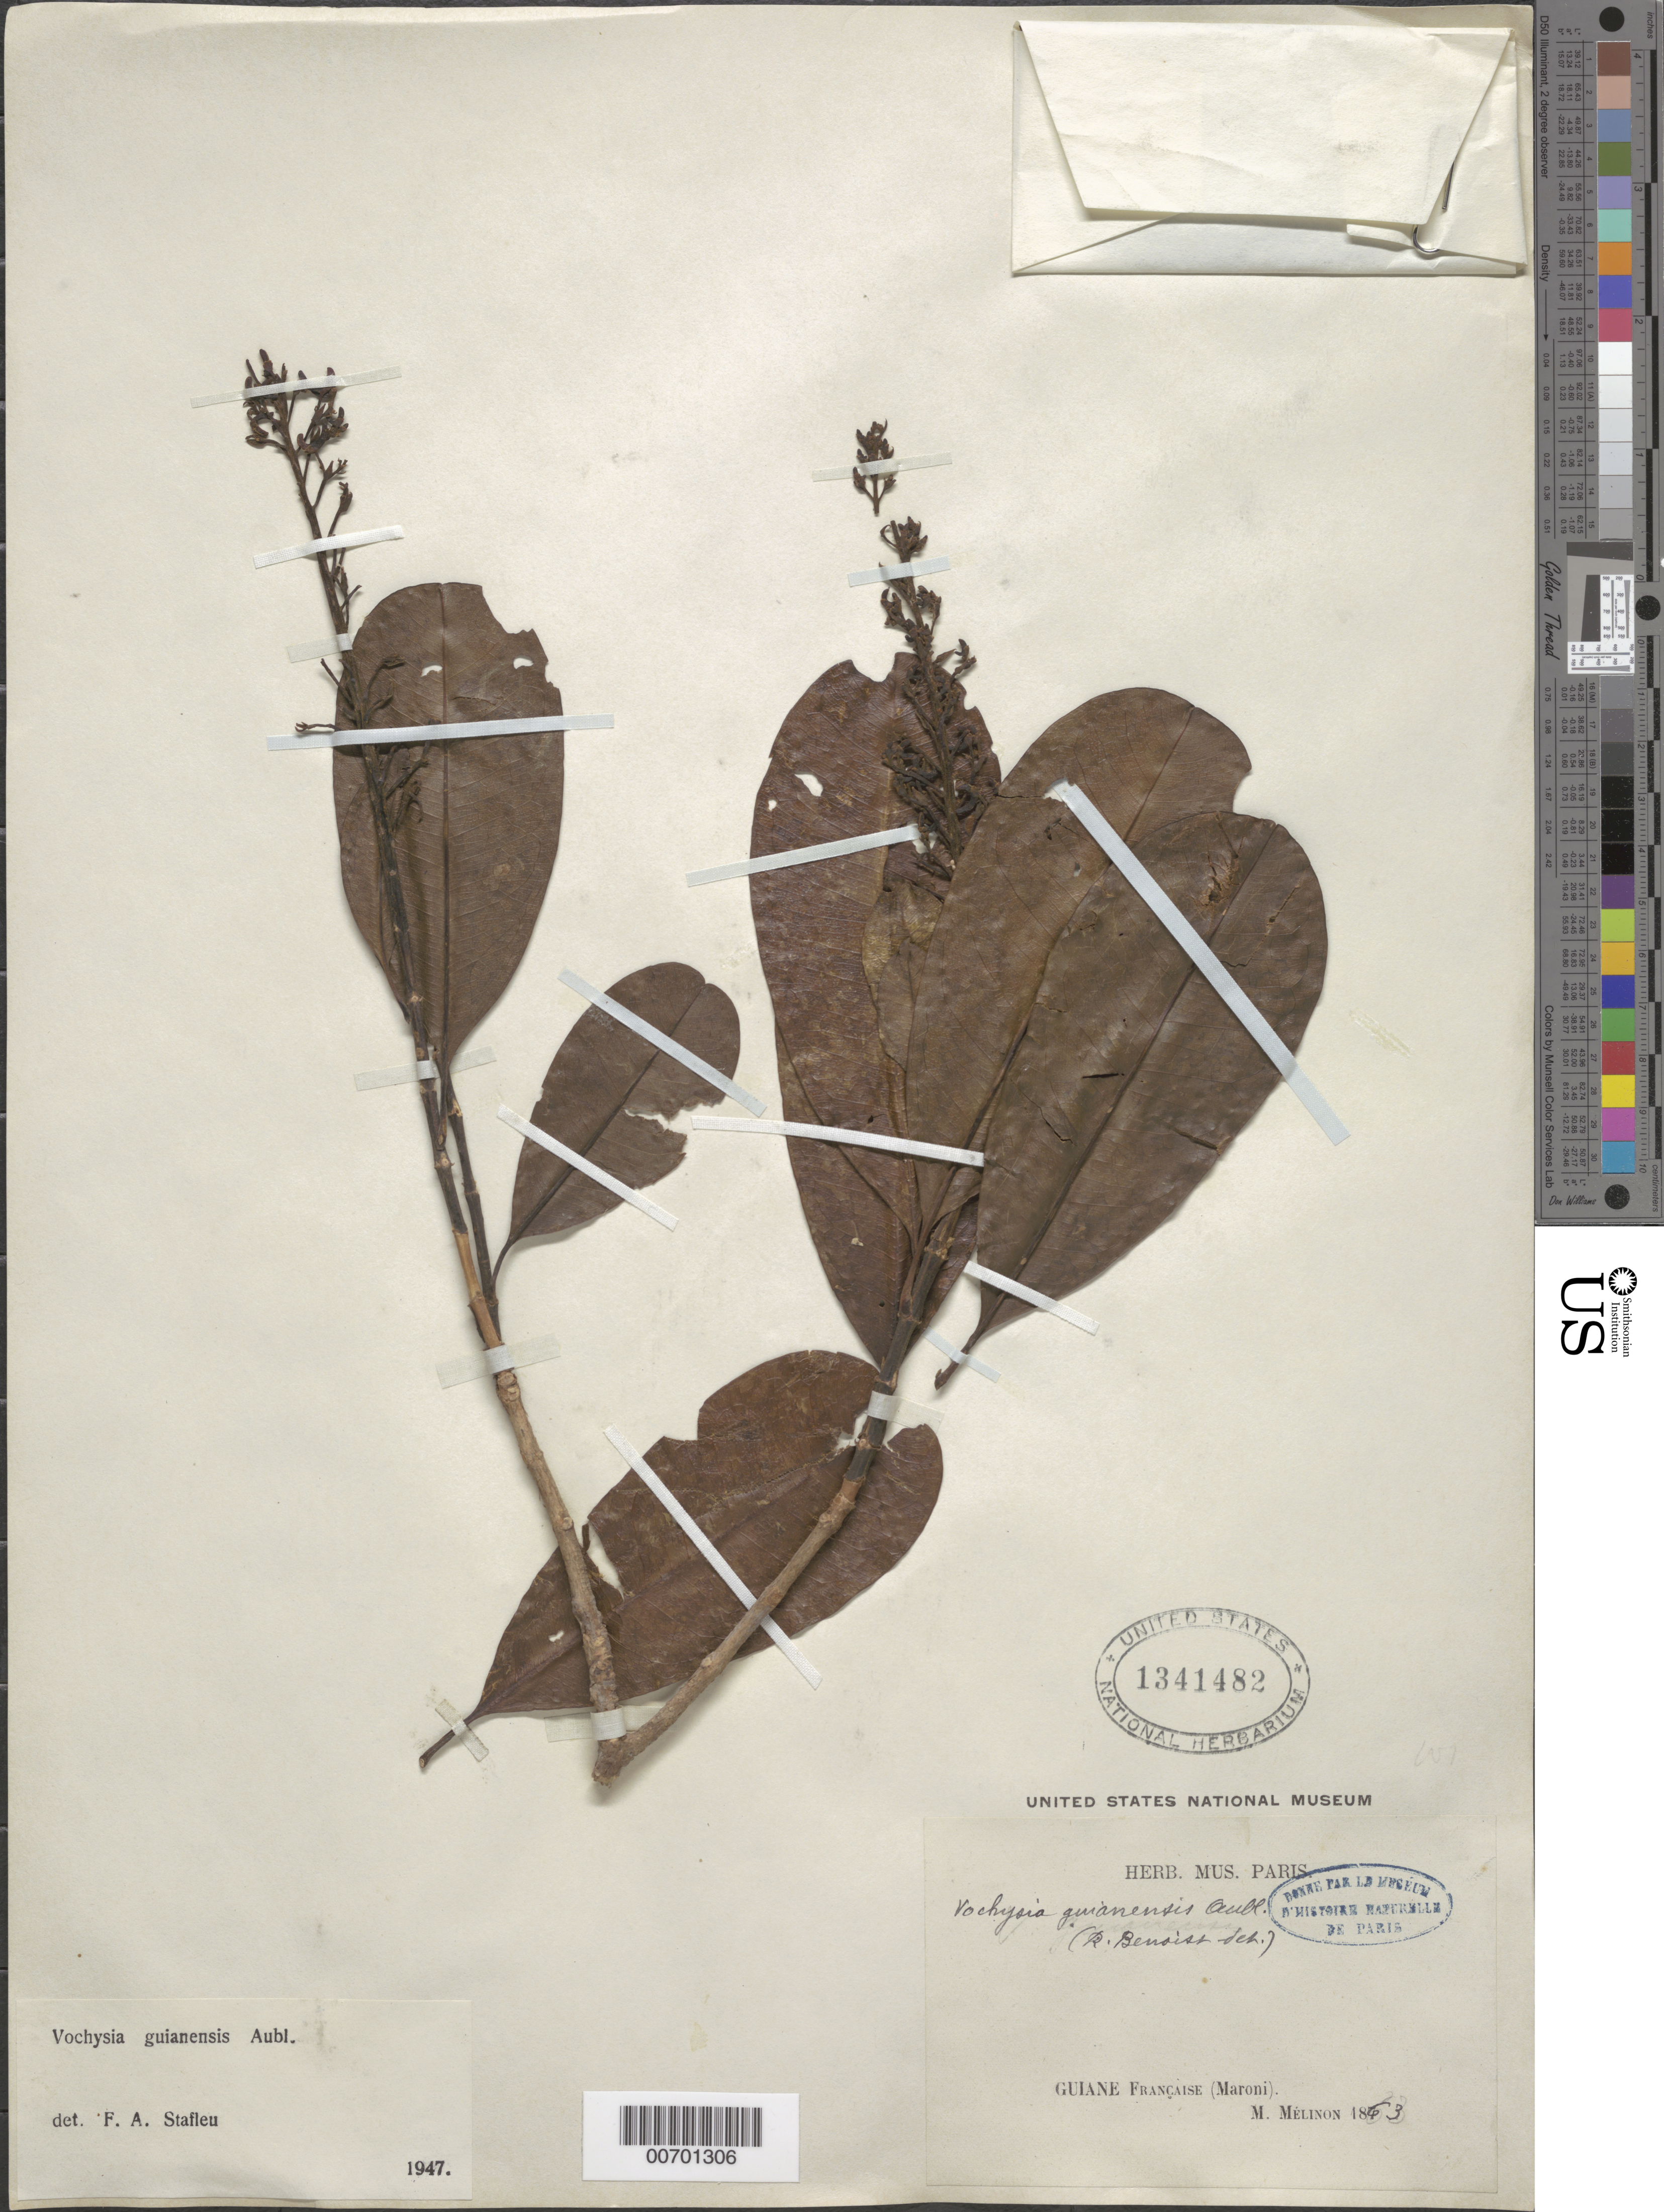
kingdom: Plantae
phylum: Tracheophyta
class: Magnoliopsida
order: Myrtales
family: Vochysiaceae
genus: Vochysia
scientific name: Vochysia guianensis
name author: Aubl.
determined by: Stafleu, F. A.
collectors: E. Mélinon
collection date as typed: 1863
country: French Guiana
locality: Maroni R.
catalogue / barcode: US 1341482